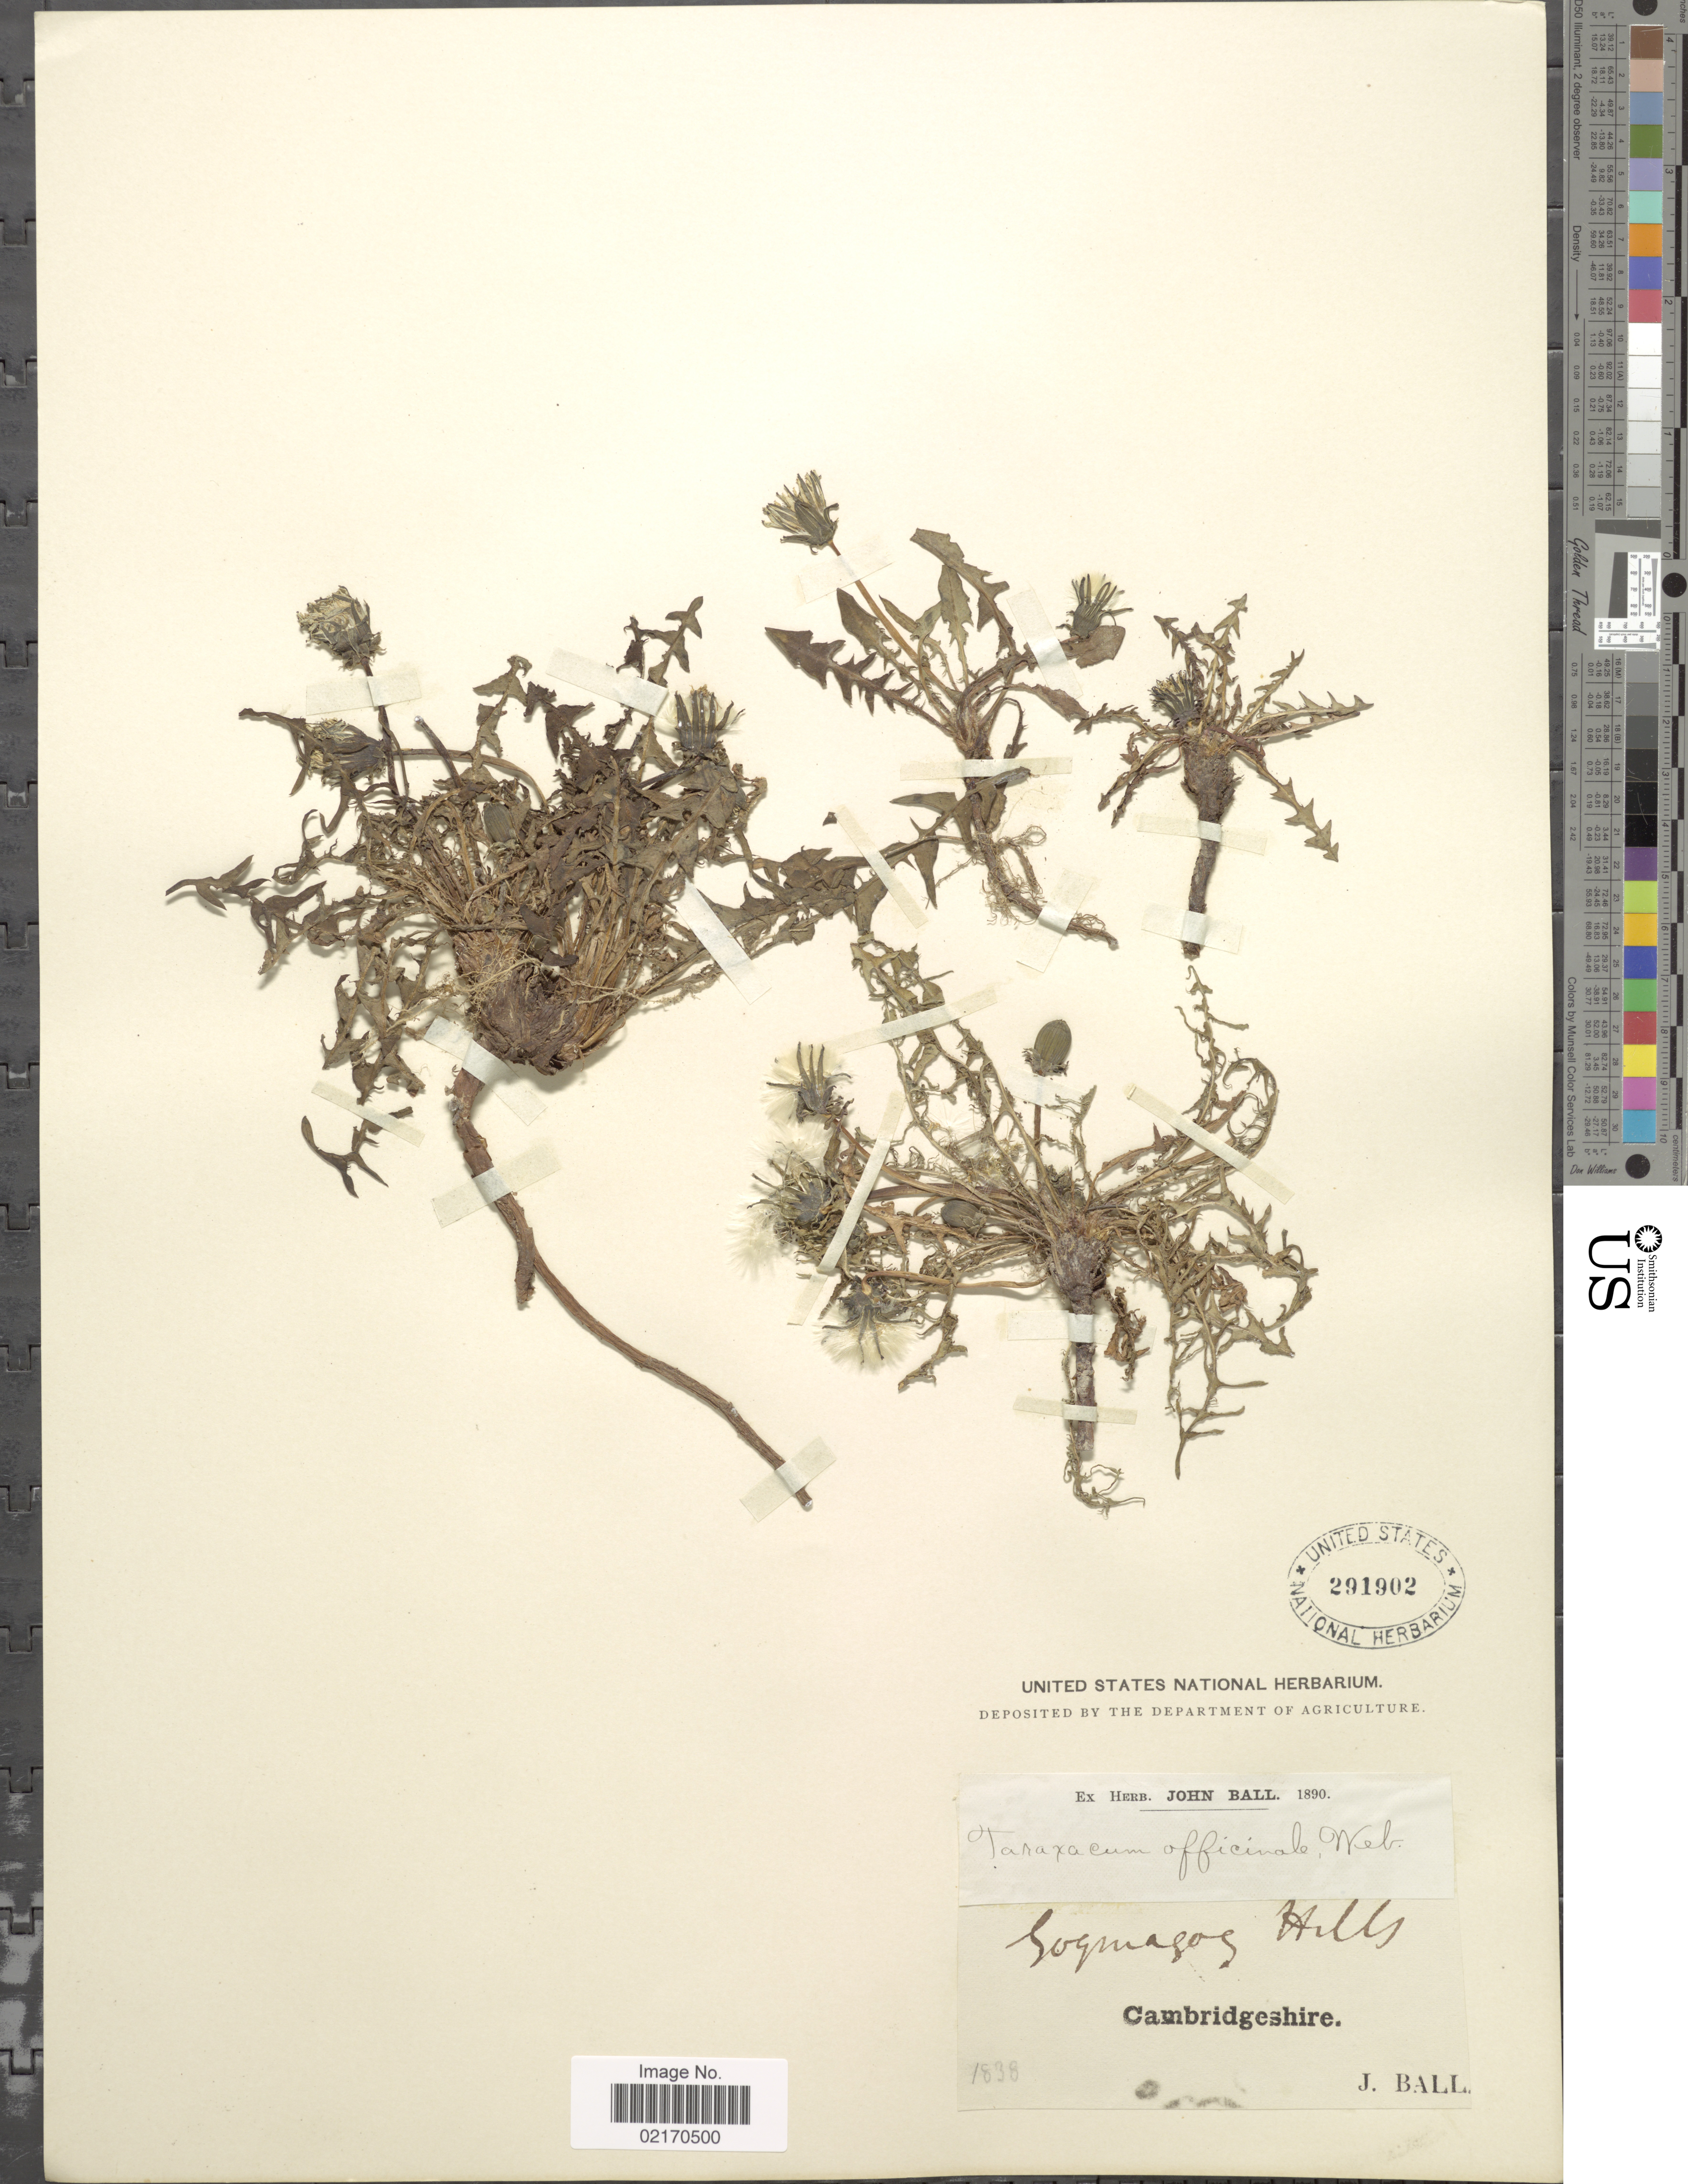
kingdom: Plantae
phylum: Tracheophyta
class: Magnoliopsida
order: Asterales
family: Asteraceae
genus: Taraxacum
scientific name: Taraxacum officinale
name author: G.H. Weber ex F.H. Wigg.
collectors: J. Ball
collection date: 1838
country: United Kingdom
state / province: England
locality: Cambridgeshire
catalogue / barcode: US 291902